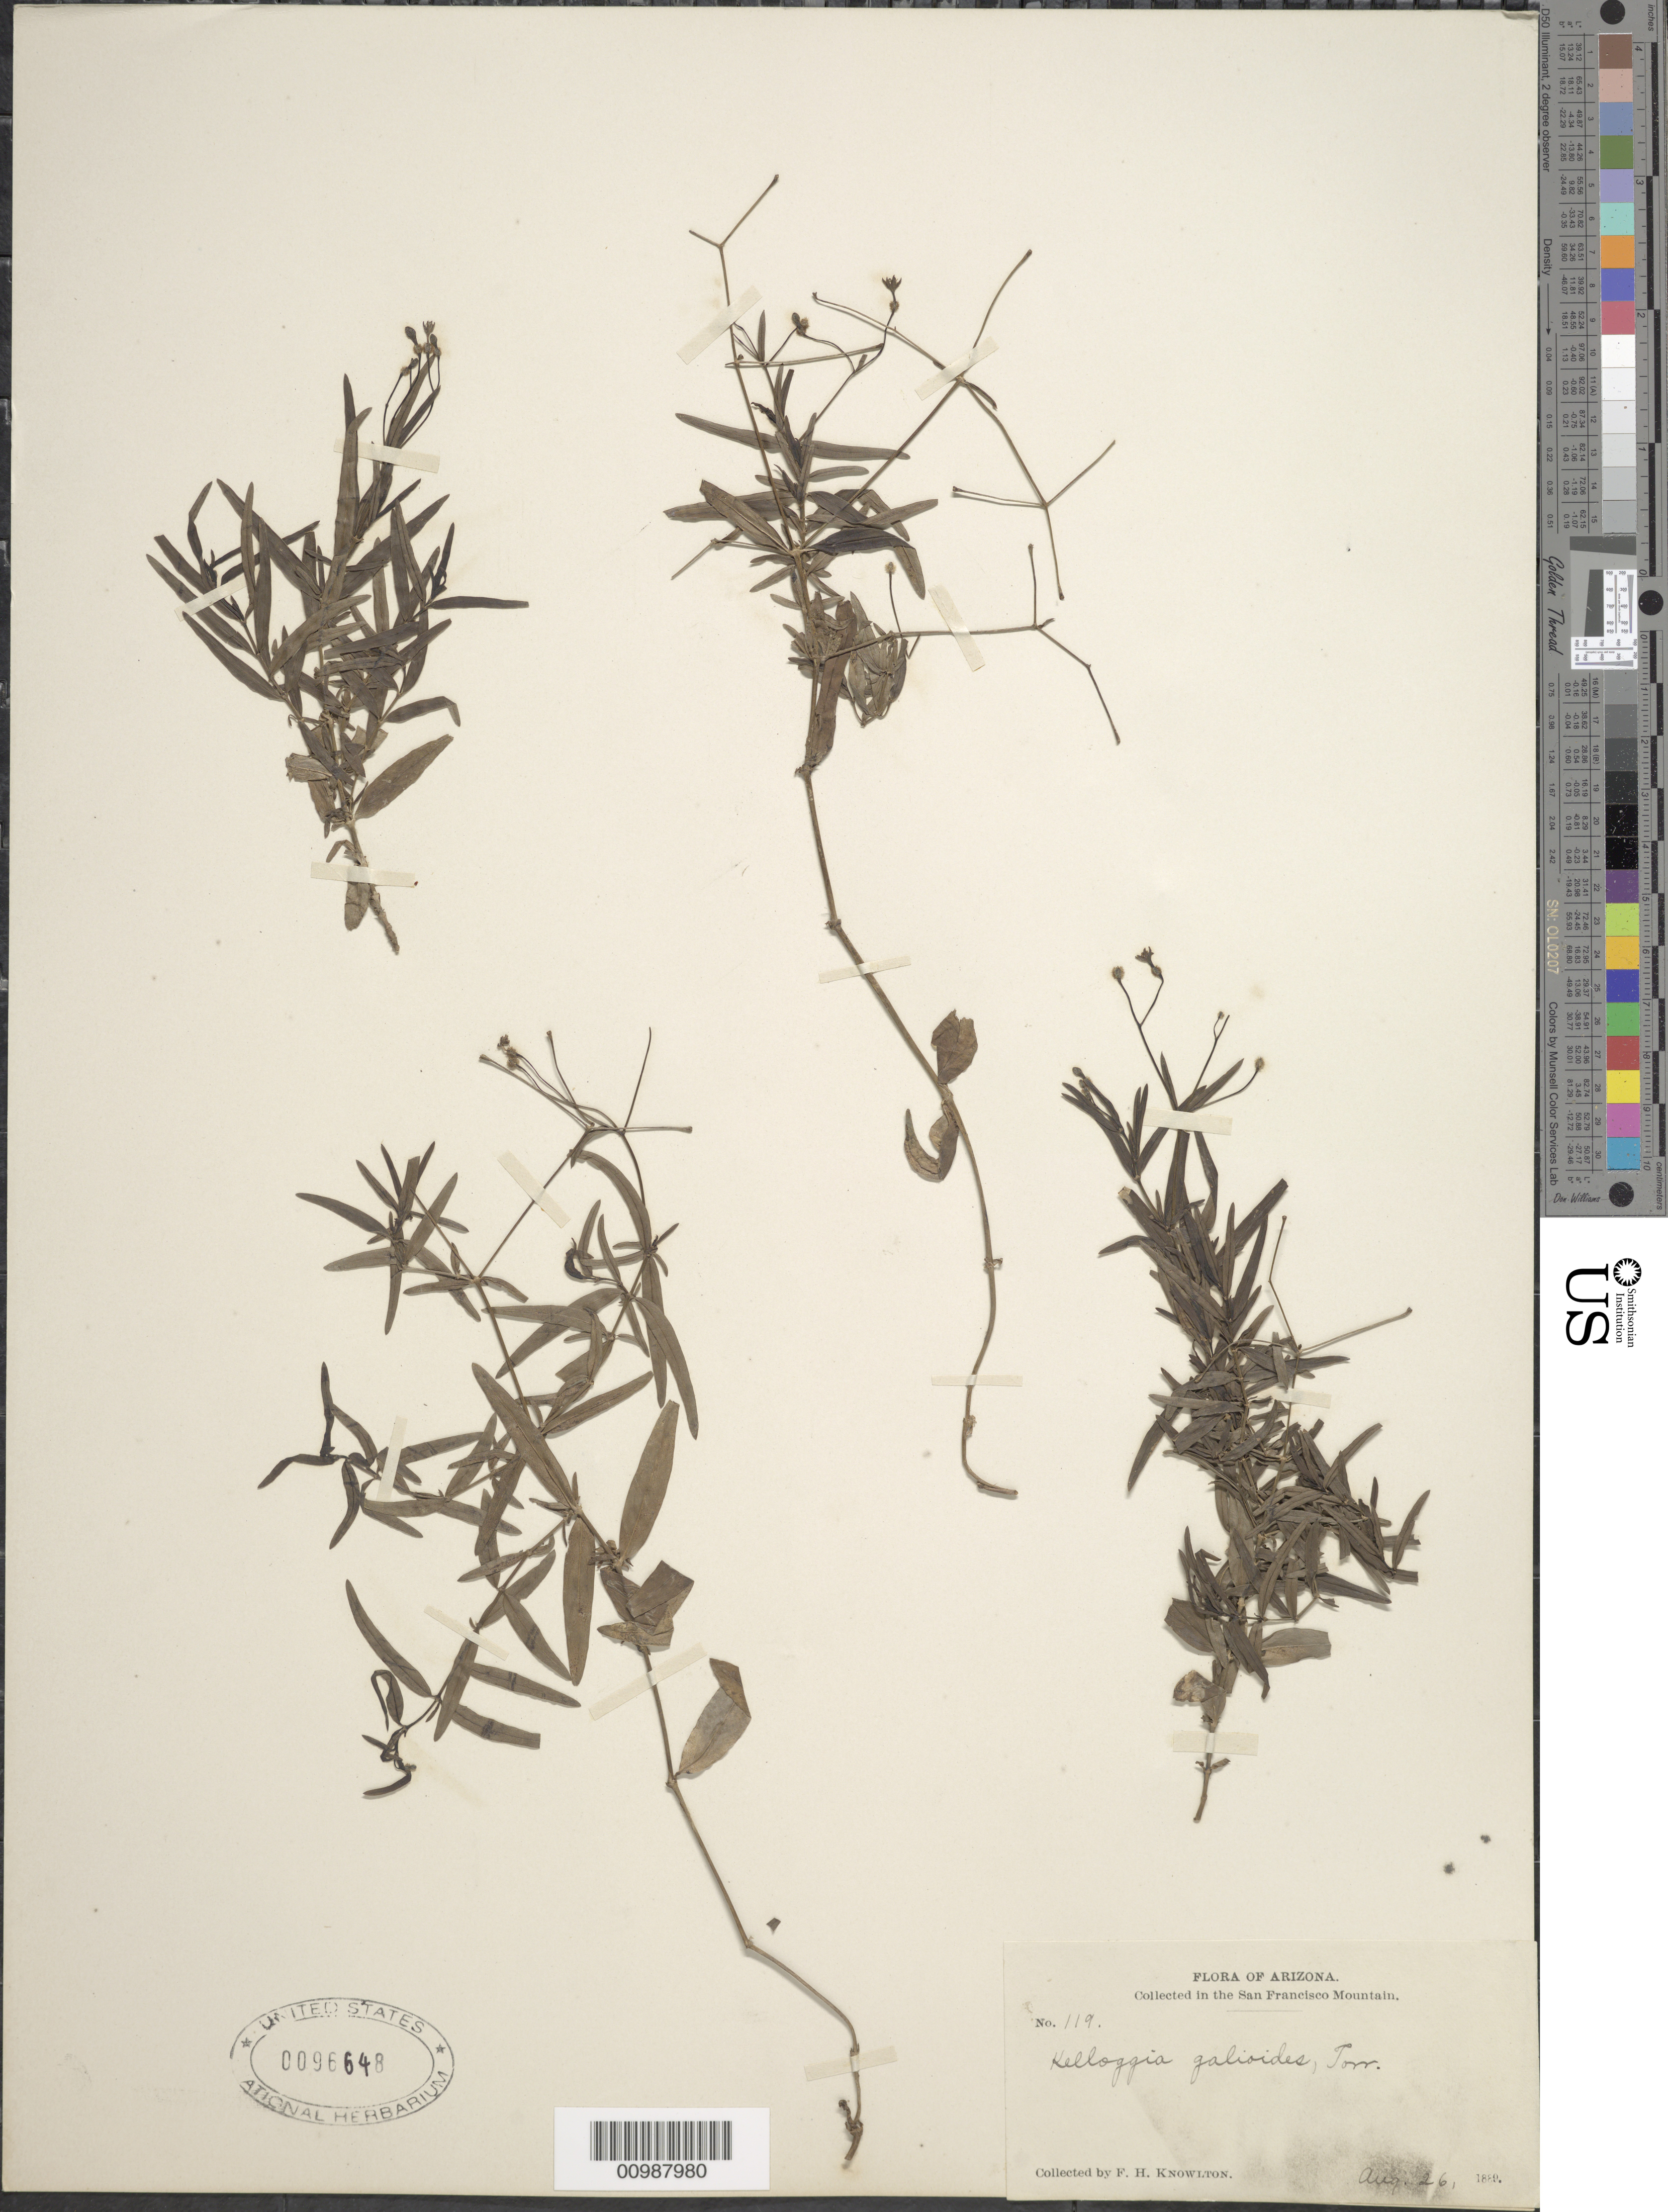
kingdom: Plantae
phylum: Tracheophyta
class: Magnoliopsida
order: Gentianales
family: Rubiaceae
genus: Kelloggia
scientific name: Kelloggia galioides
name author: Torr. in Wilkes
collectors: F. H. Knowlton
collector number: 119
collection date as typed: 26 Aug 1889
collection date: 1889-08-26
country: United States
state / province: Arizona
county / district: Greenlee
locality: San Francisco Mountains.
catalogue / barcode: US 96648